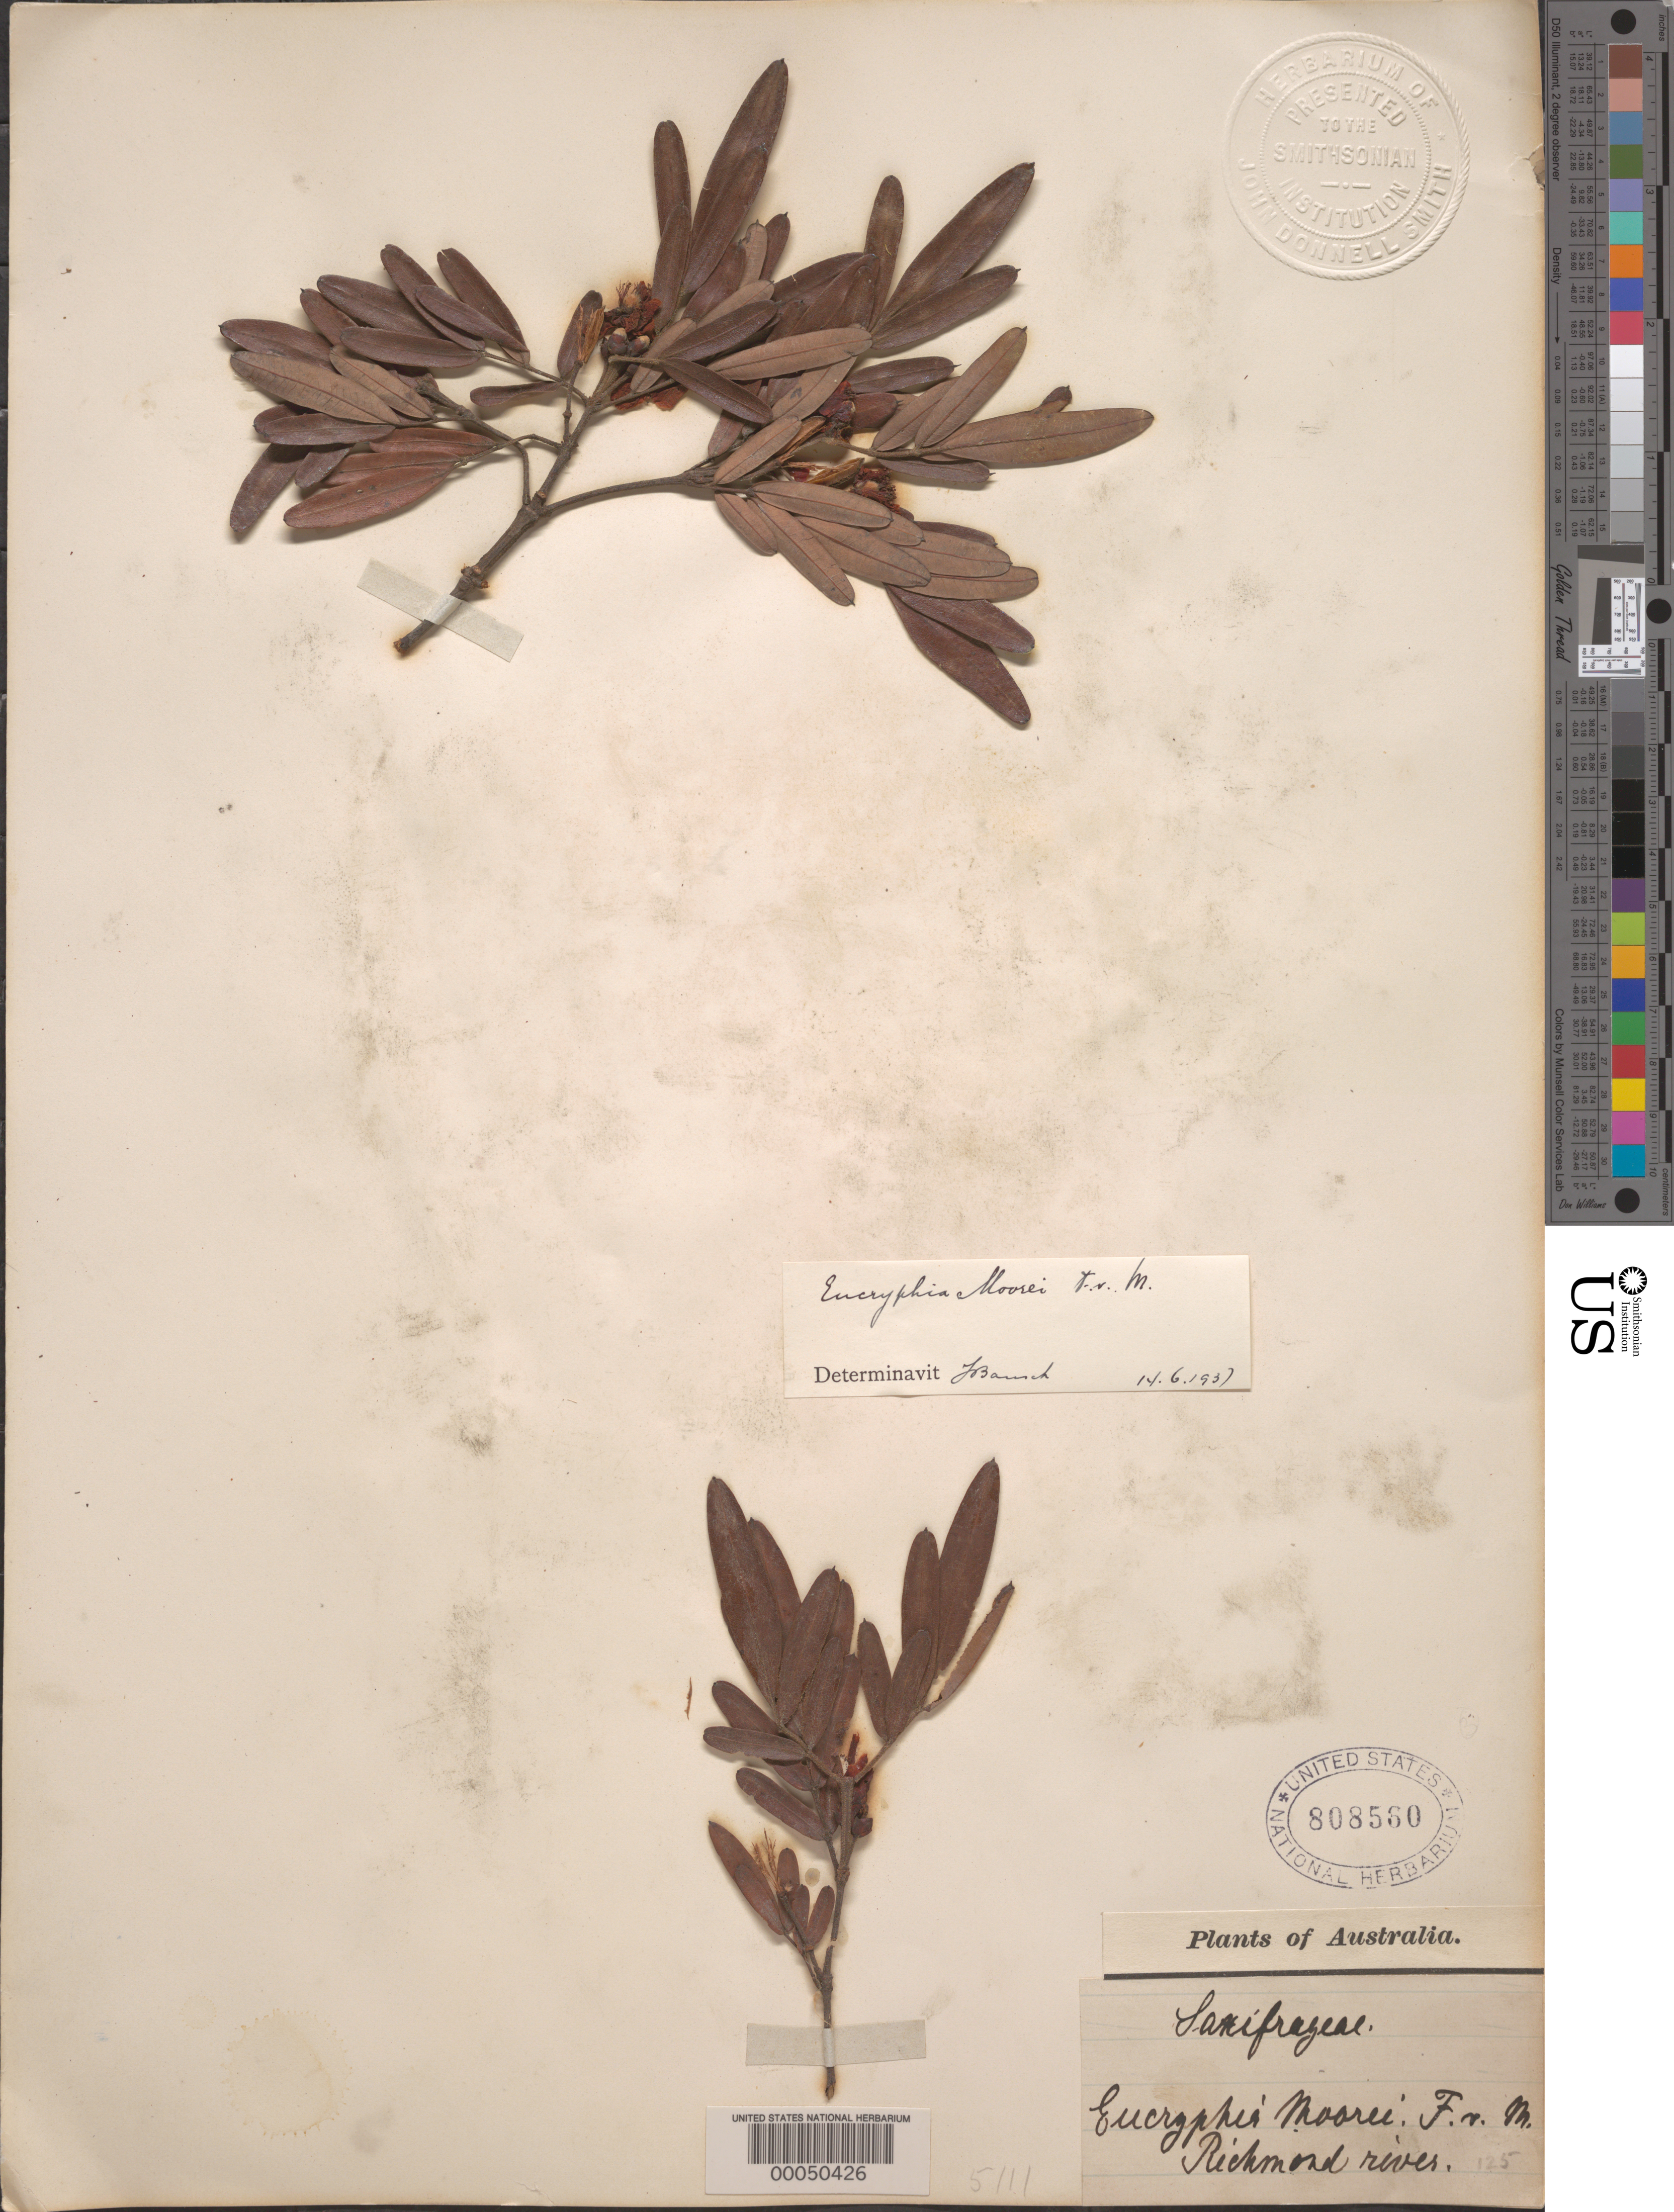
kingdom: Plantae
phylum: Tracheophyta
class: Magnoliopsida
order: Oxalidales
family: Cunoniaceae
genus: Eucryphia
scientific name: Eucryphia moorei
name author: F. Muell.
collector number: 125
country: Australia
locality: Richmond river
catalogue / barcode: US 808560